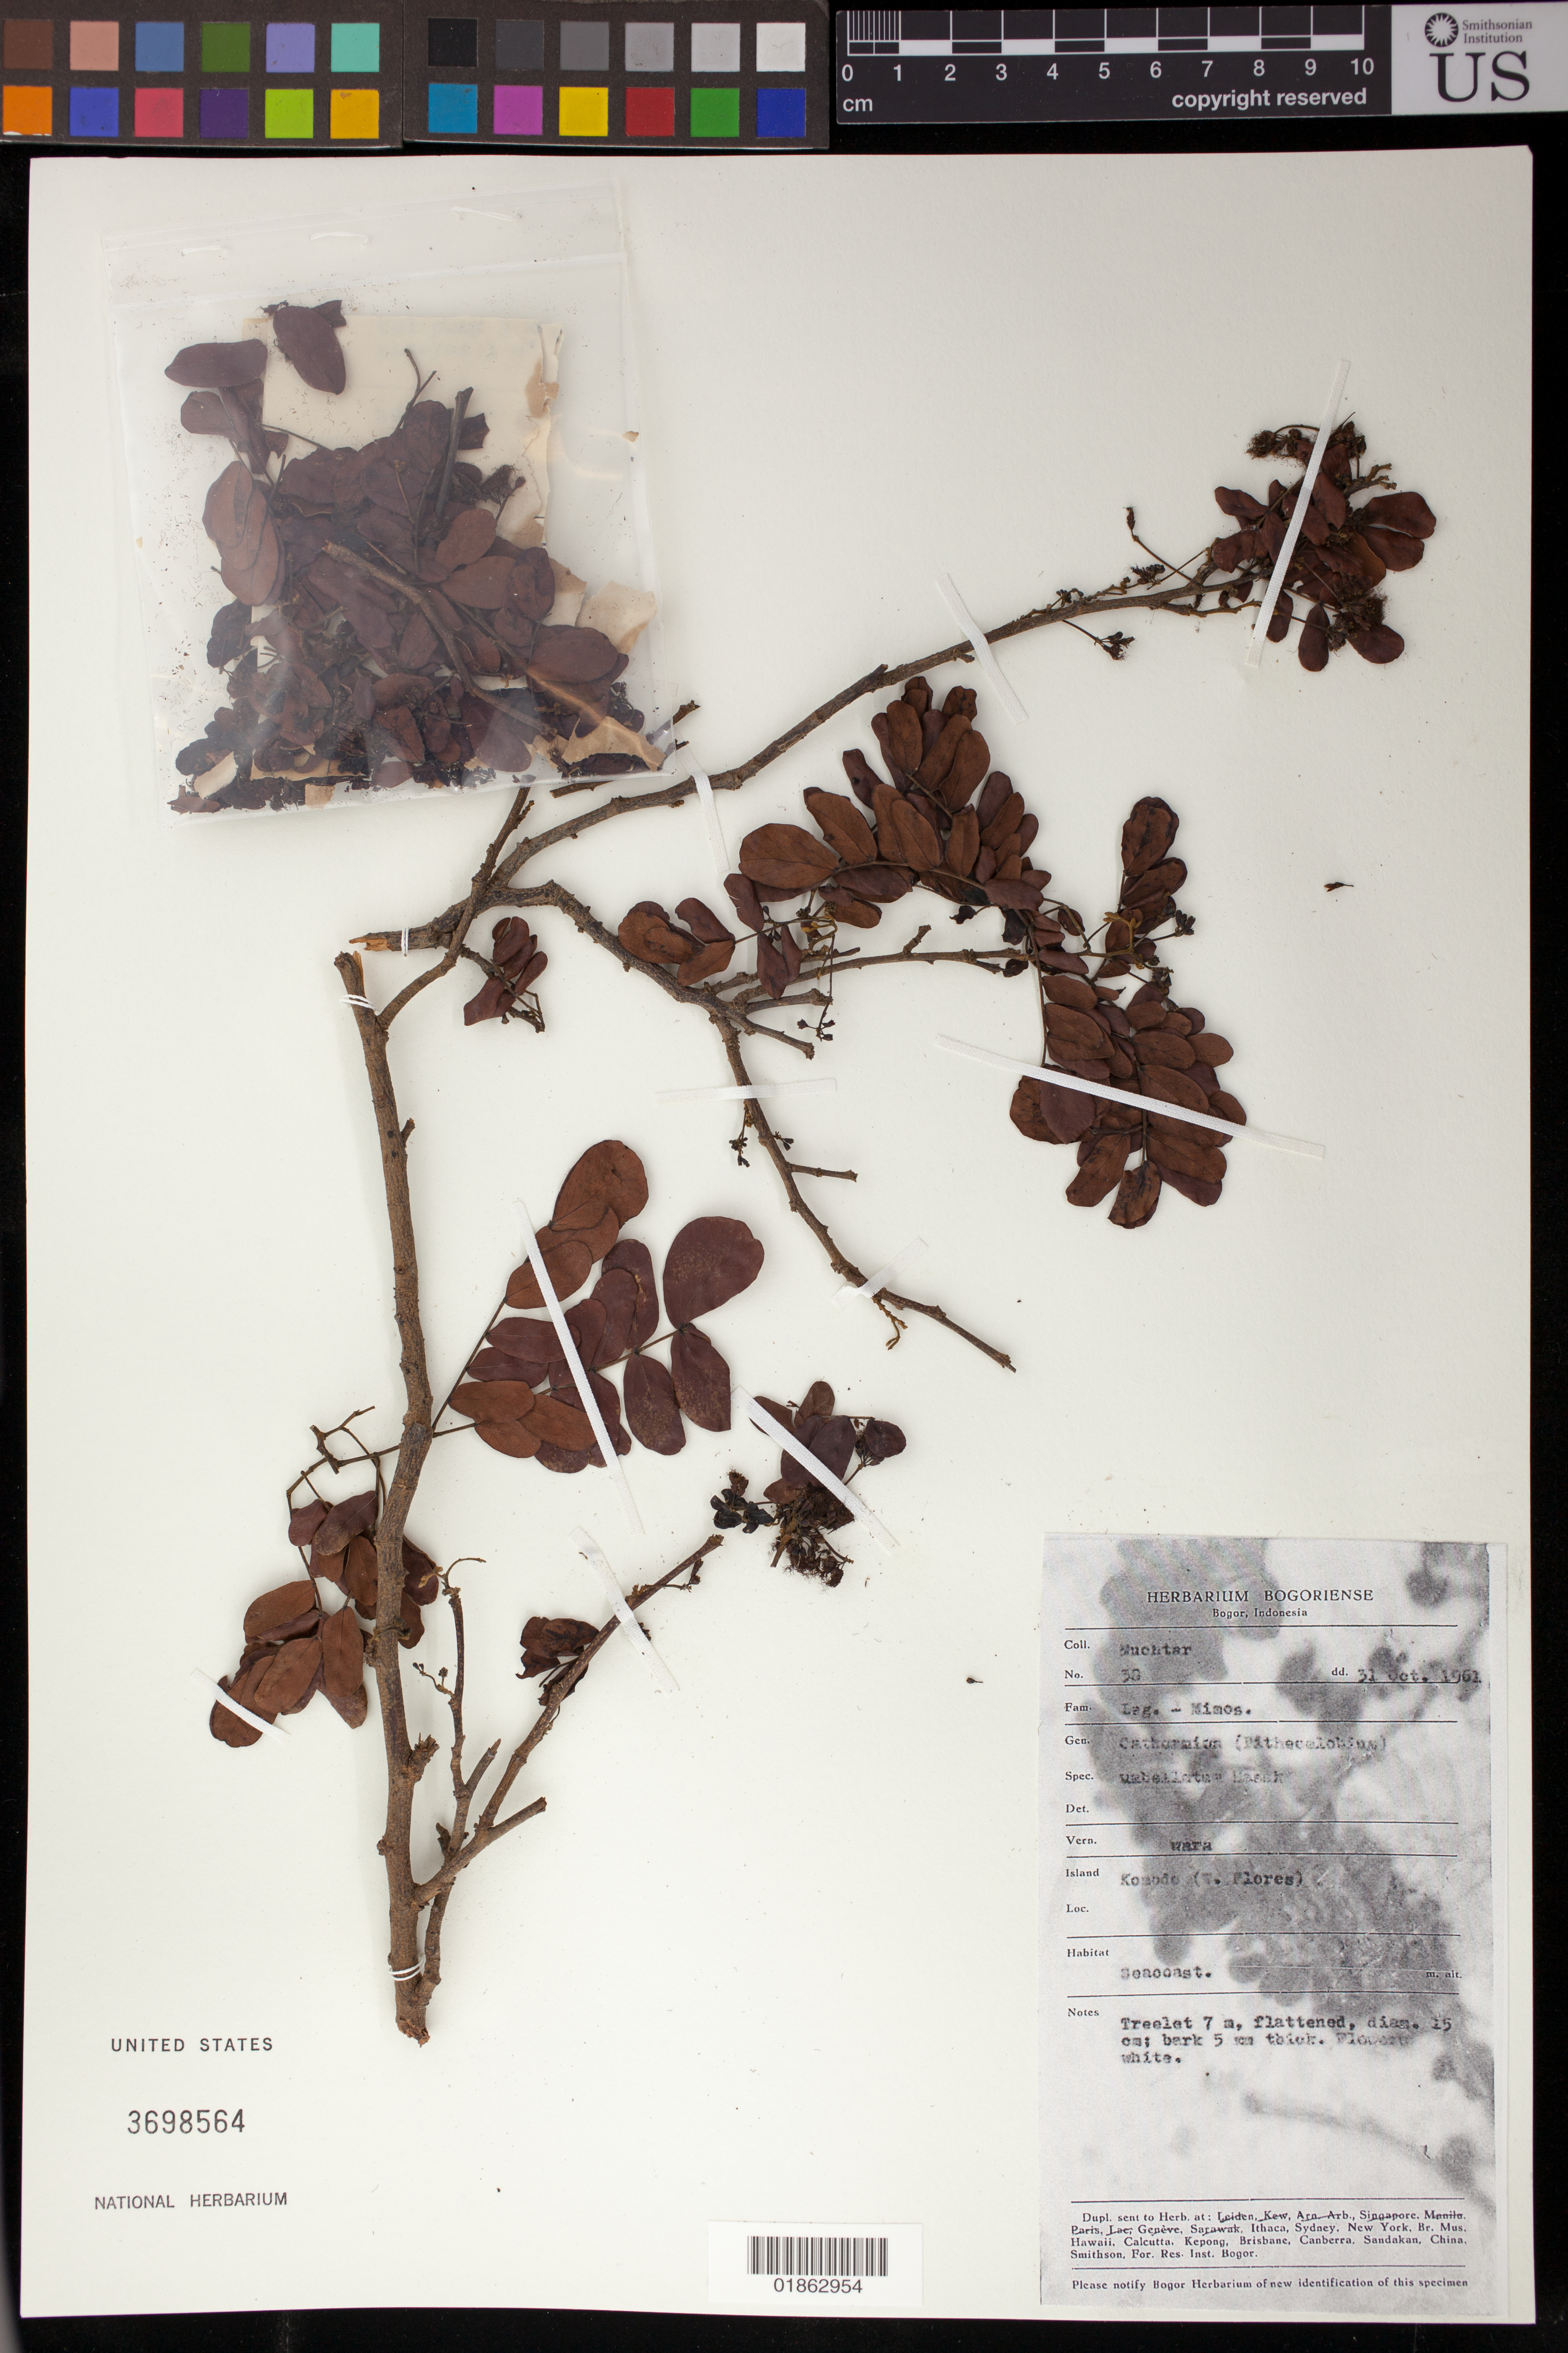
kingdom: Plantae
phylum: Tracheophyta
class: Magnoliopsida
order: Fabales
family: Fabaceae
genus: Albizia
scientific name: Albizia moniliforme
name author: (DC.) F. Muell.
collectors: M. Muchtar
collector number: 30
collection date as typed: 31 Oct 1961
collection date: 1961-10-31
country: Indonesia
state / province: Nusa Tenggara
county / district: Nusa Tenggara Timur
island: Komodo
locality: Komodo (W. Flores)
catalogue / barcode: US 3698564